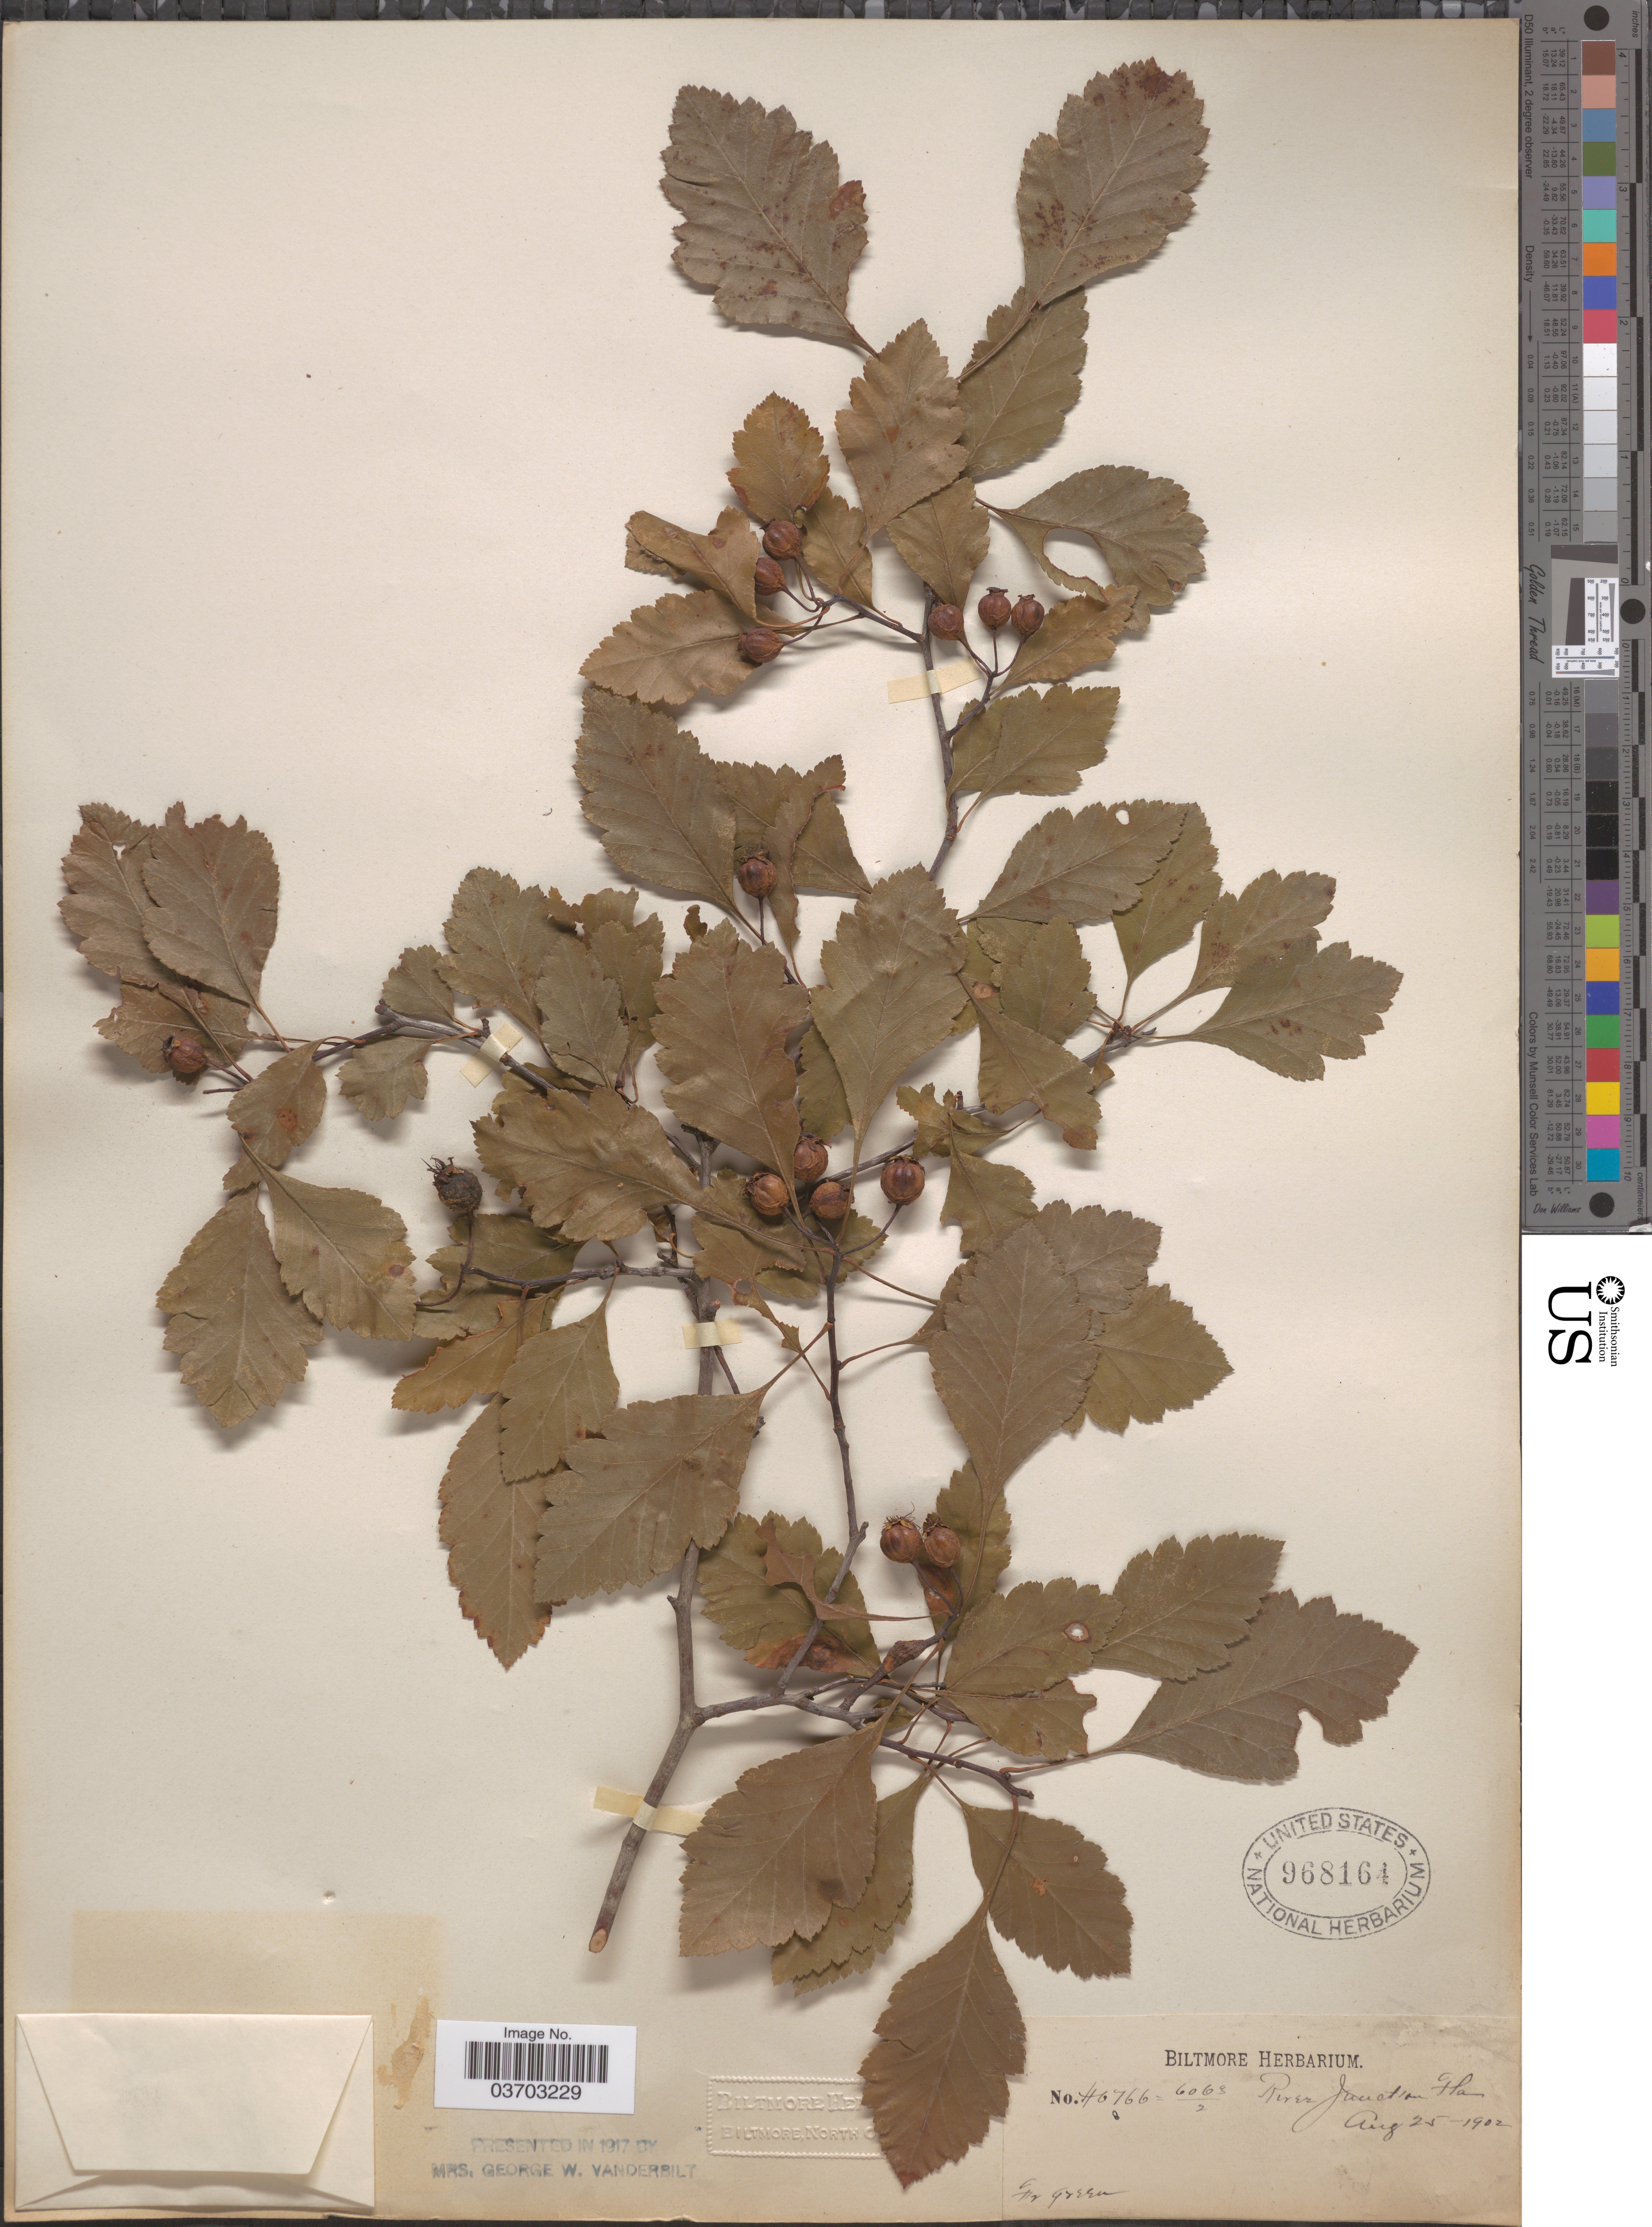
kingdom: Plantae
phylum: Tracheophyta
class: Magnoliopsida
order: Rosales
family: Rosaceae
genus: Crataegus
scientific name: Crataegus sp.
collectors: ex herb. Biltmore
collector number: H6766=6063/2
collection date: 1902-08-25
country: United States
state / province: Florida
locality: River Junction.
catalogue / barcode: US 968164